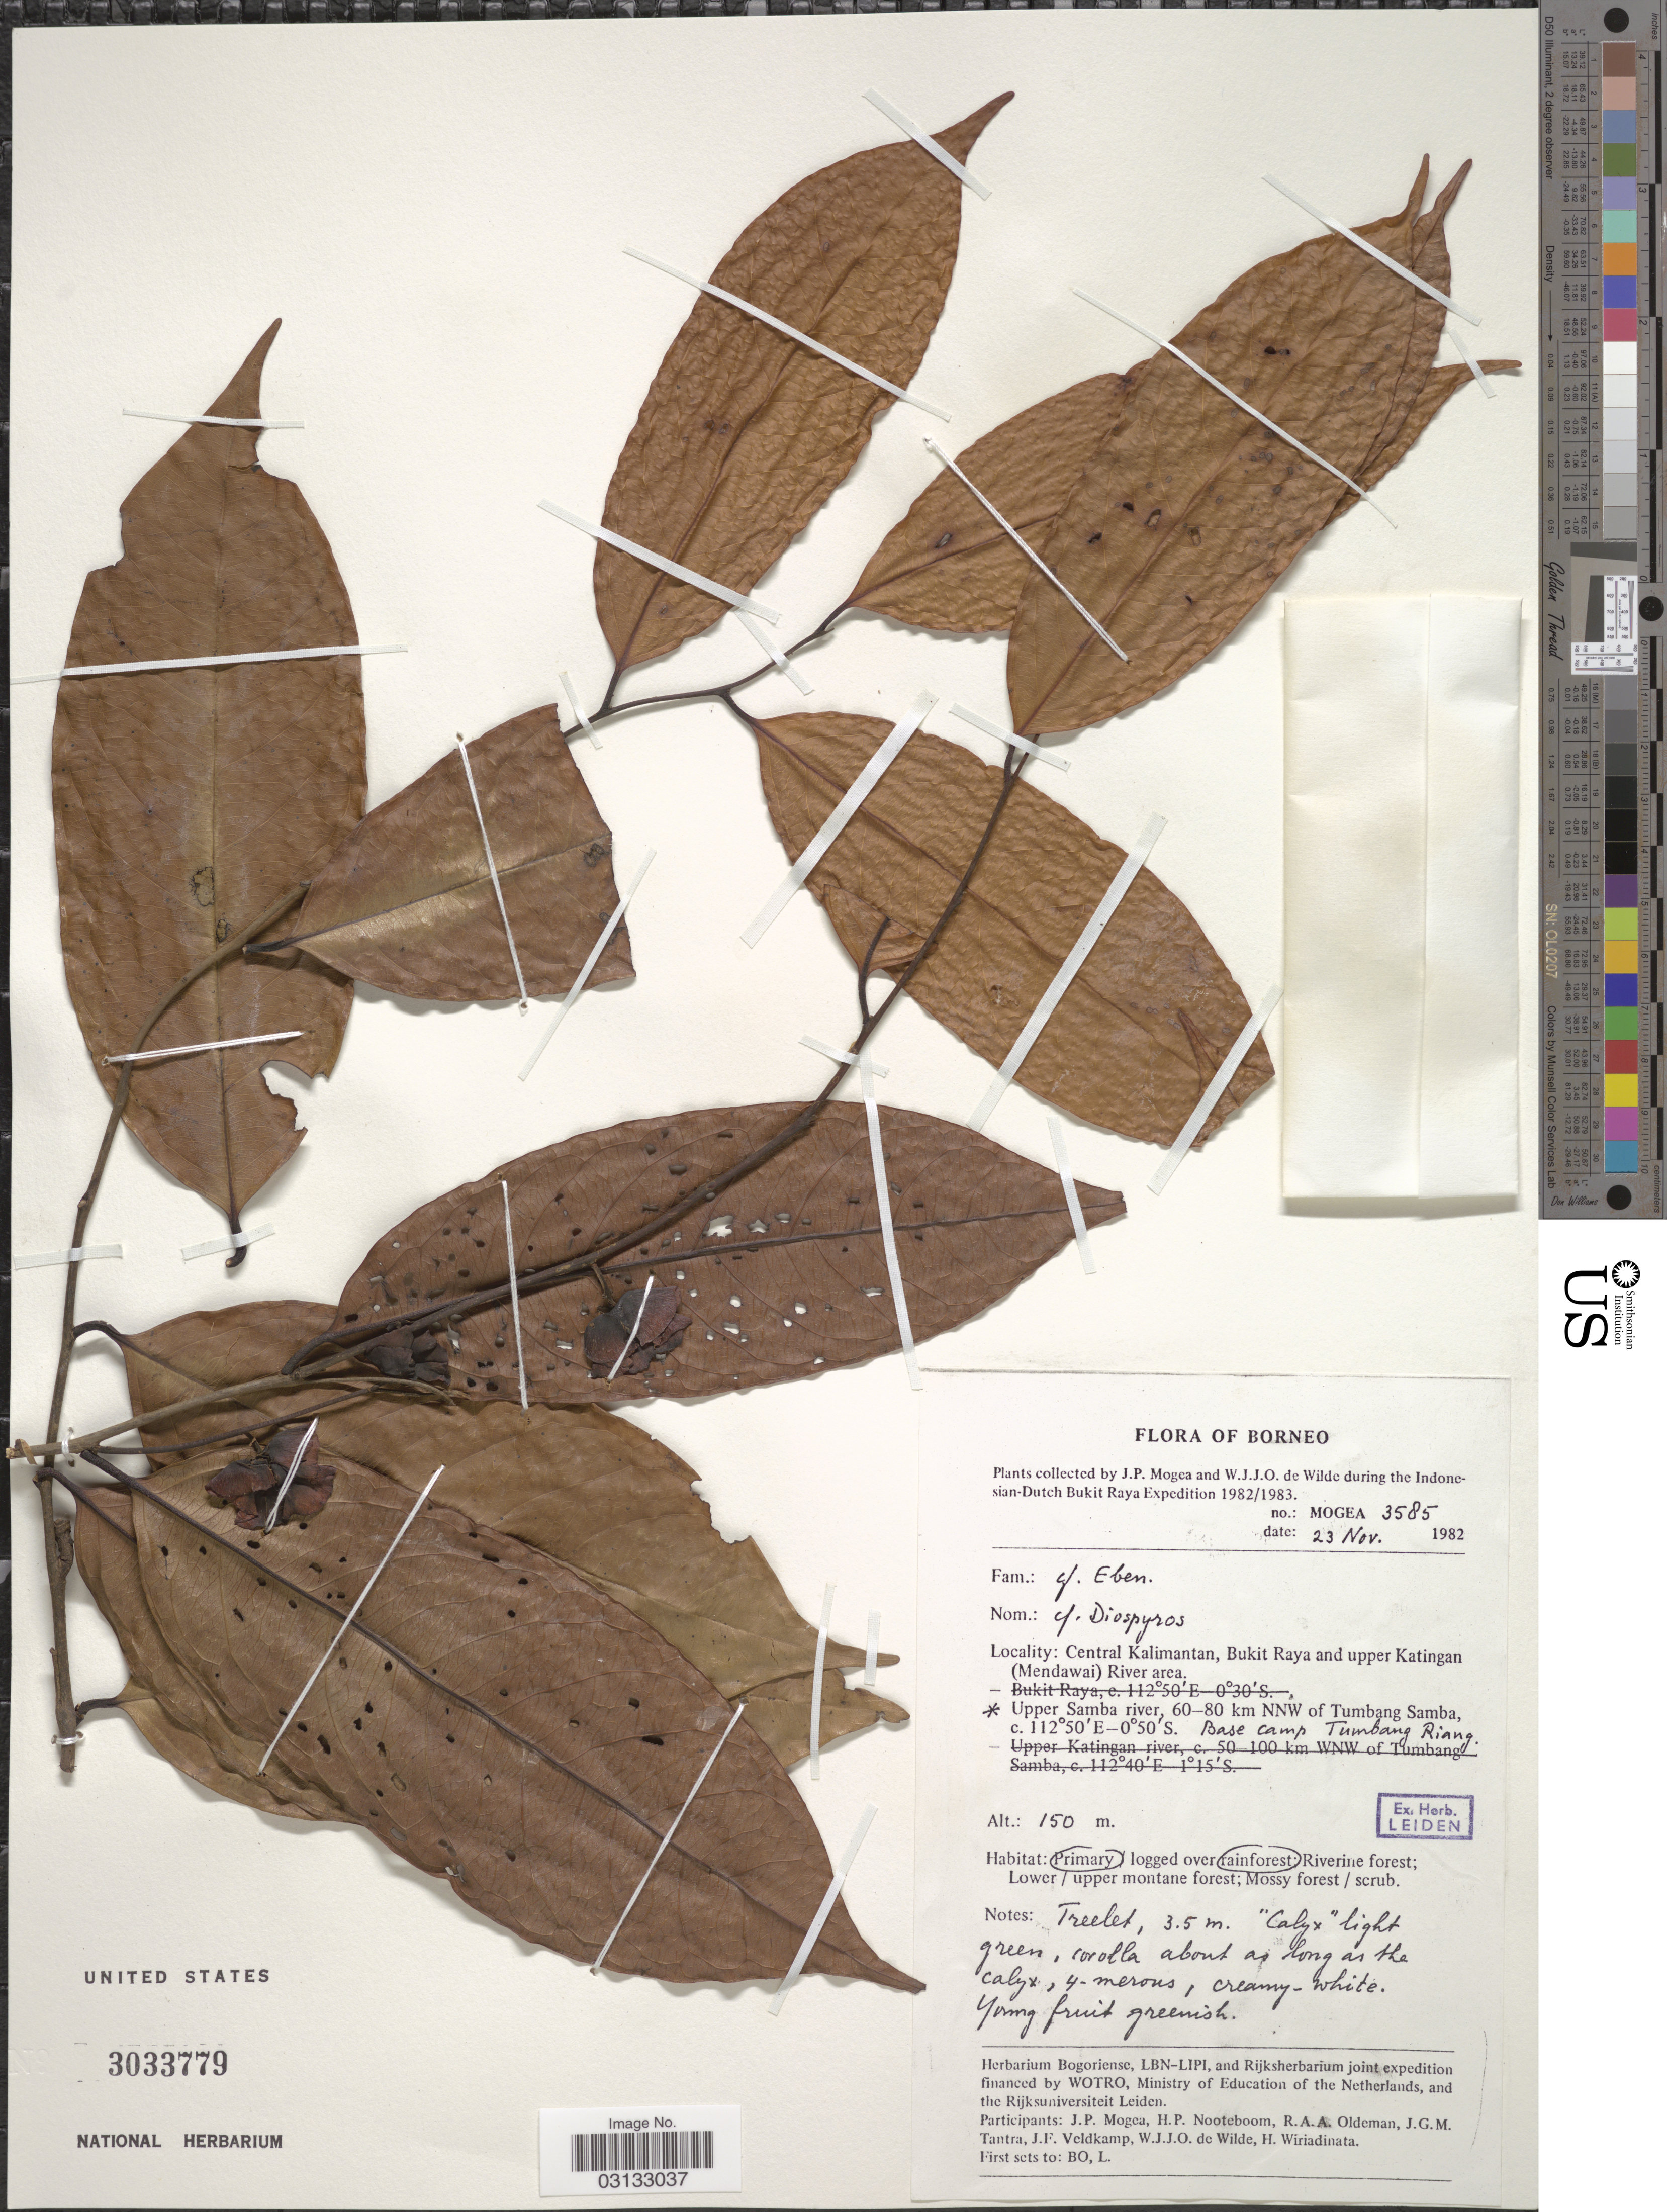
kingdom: Plantae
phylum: Tracheophyta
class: Magnoliopsida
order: Ericales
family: Ebenaceae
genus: Diospyros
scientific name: Diospyros sp.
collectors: J. Mogea & W. J. de Wilde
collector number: MOGEA 3585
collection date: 1982-11-23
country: Indonesia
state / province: Kalimantan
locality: Borneo, Central Kalimantan, Bukit Raya and upper Katingan (Mendawai) River area, Upper Samba river, 60-80 km NNW of Tumbang Samba, Base camp Tumbang Riang.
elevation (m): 150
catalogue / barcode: US 3033779